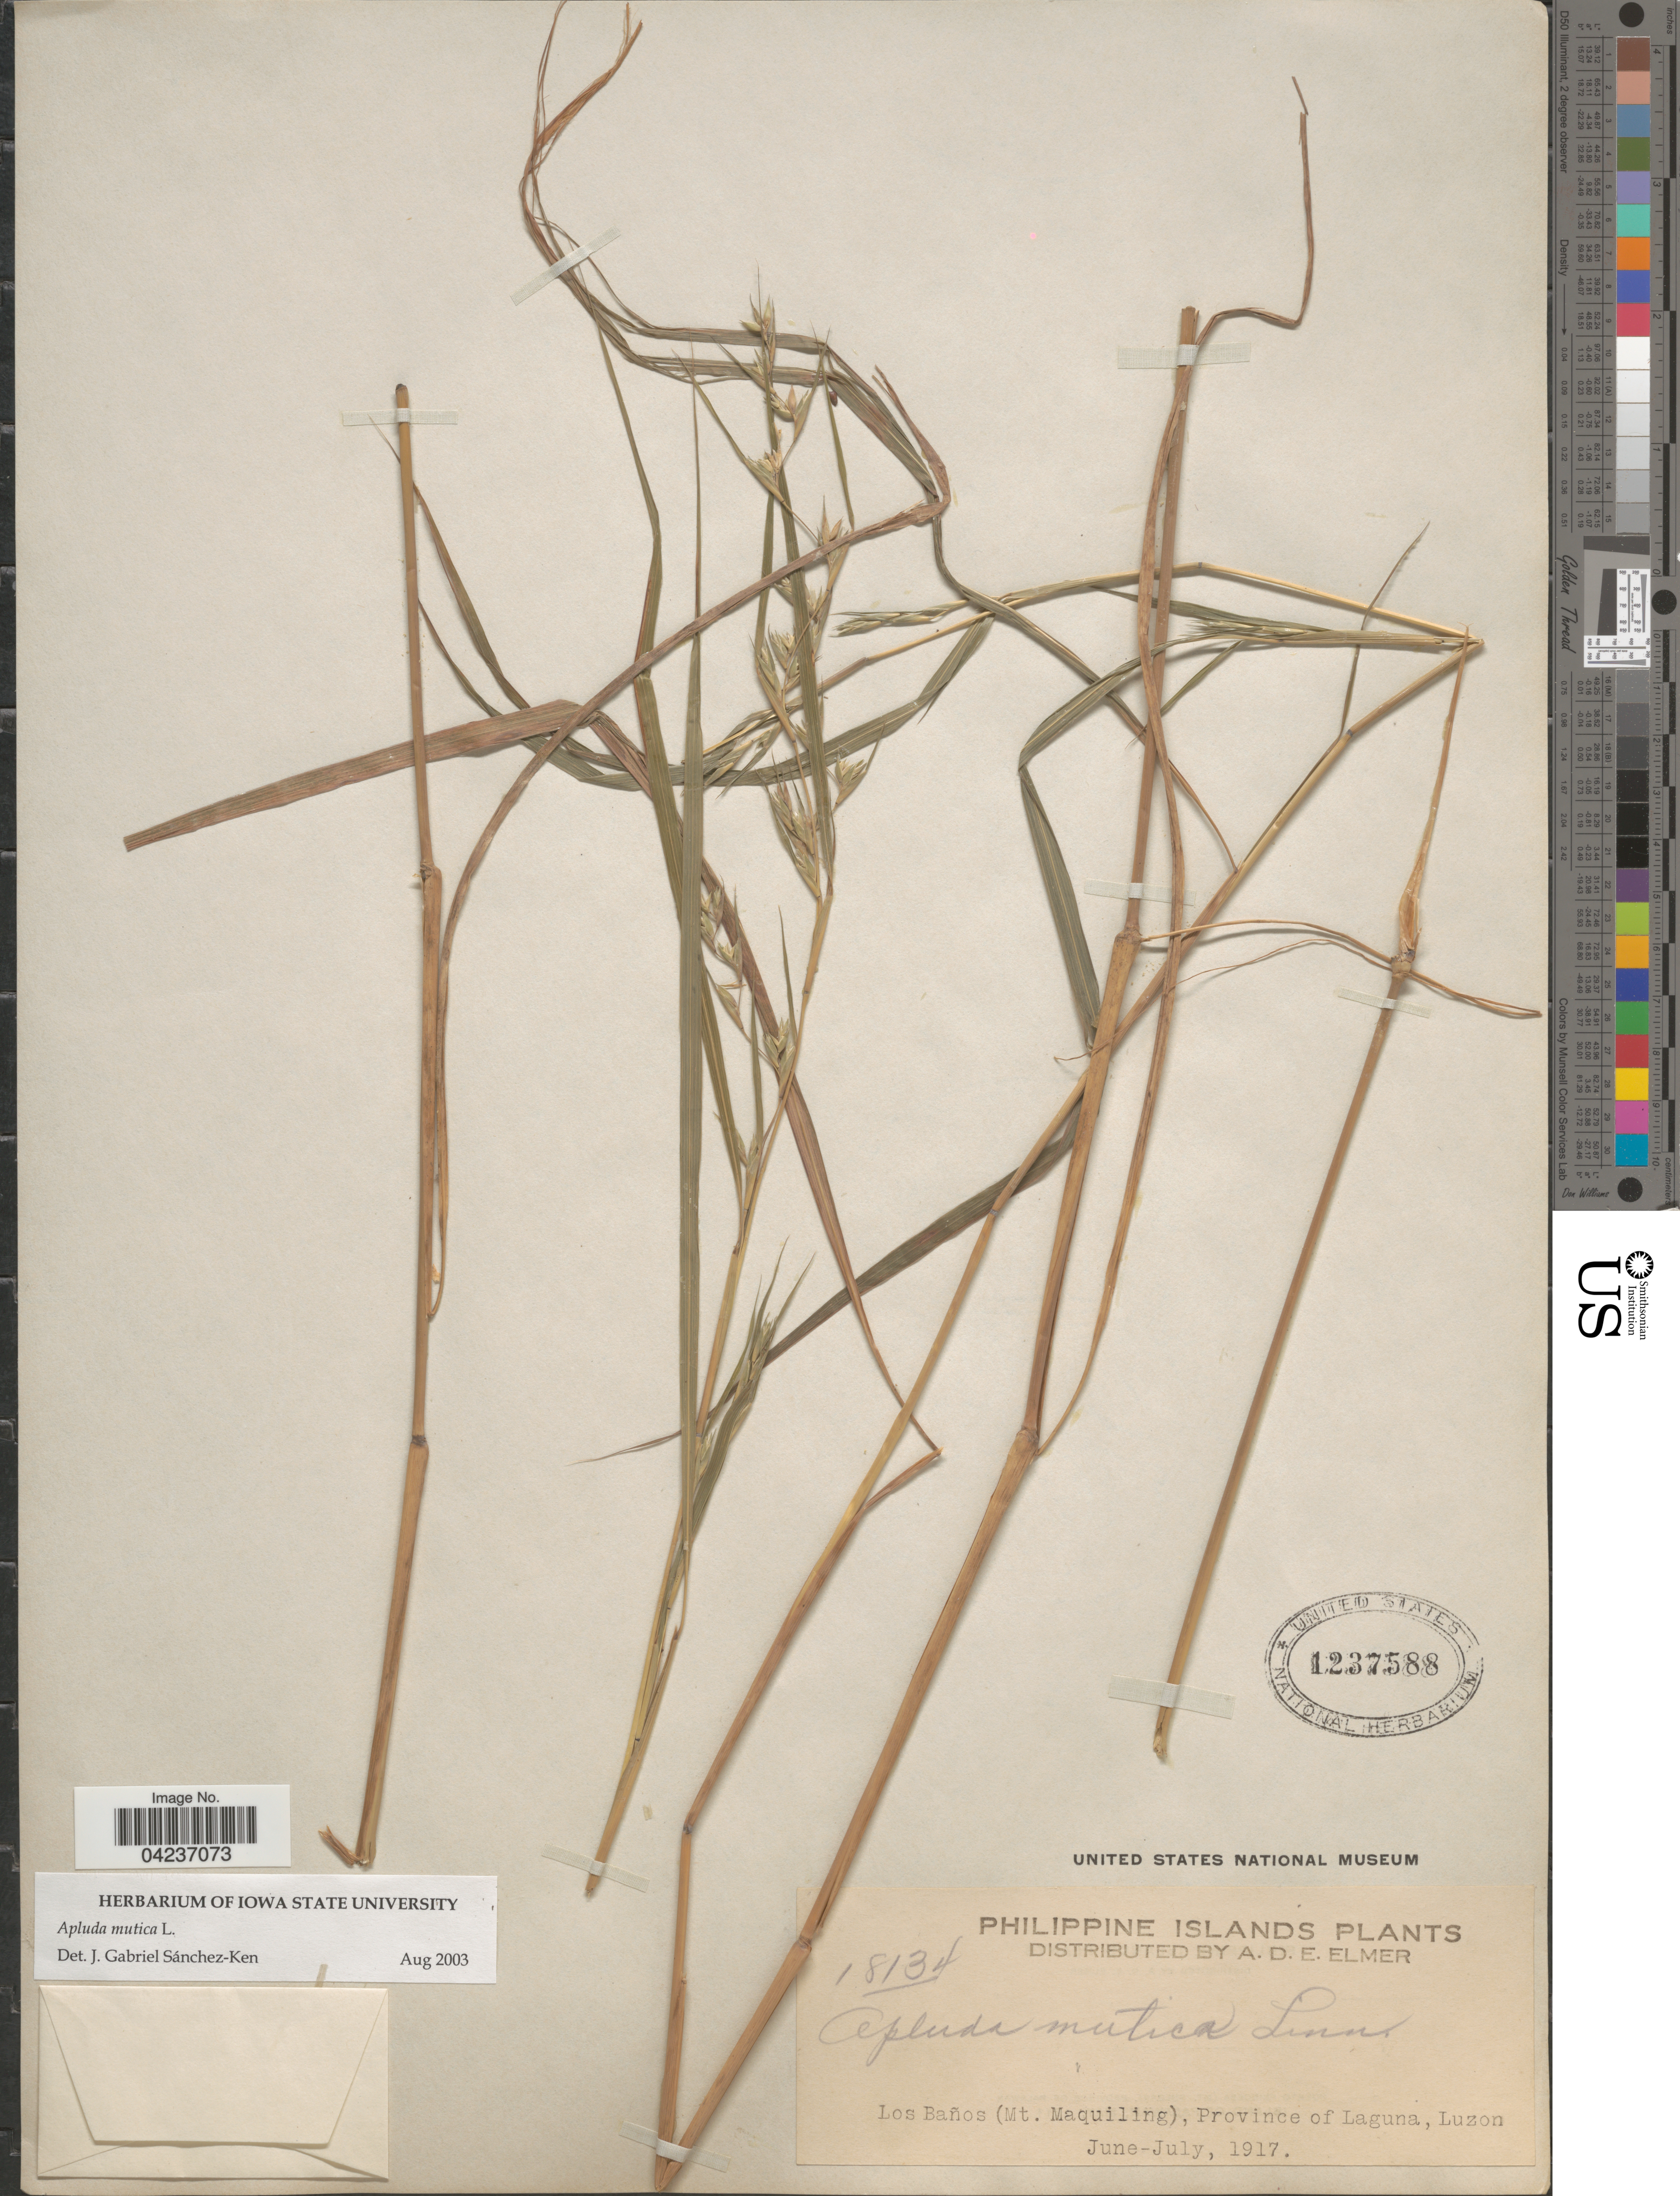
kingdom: Plantae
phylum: Tracheophyta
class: Liliopsida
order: Poales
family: Poaceae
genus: Apluda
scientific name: Apluda mutica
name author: L.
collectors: A. D. E. Elmer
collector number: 18134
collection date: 1917-06/1917-07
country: Philippines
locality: Philippine Islands. Los Baños (Mt. Maquiling), Province of Laguna, Luzon.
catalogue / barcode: US 1237588